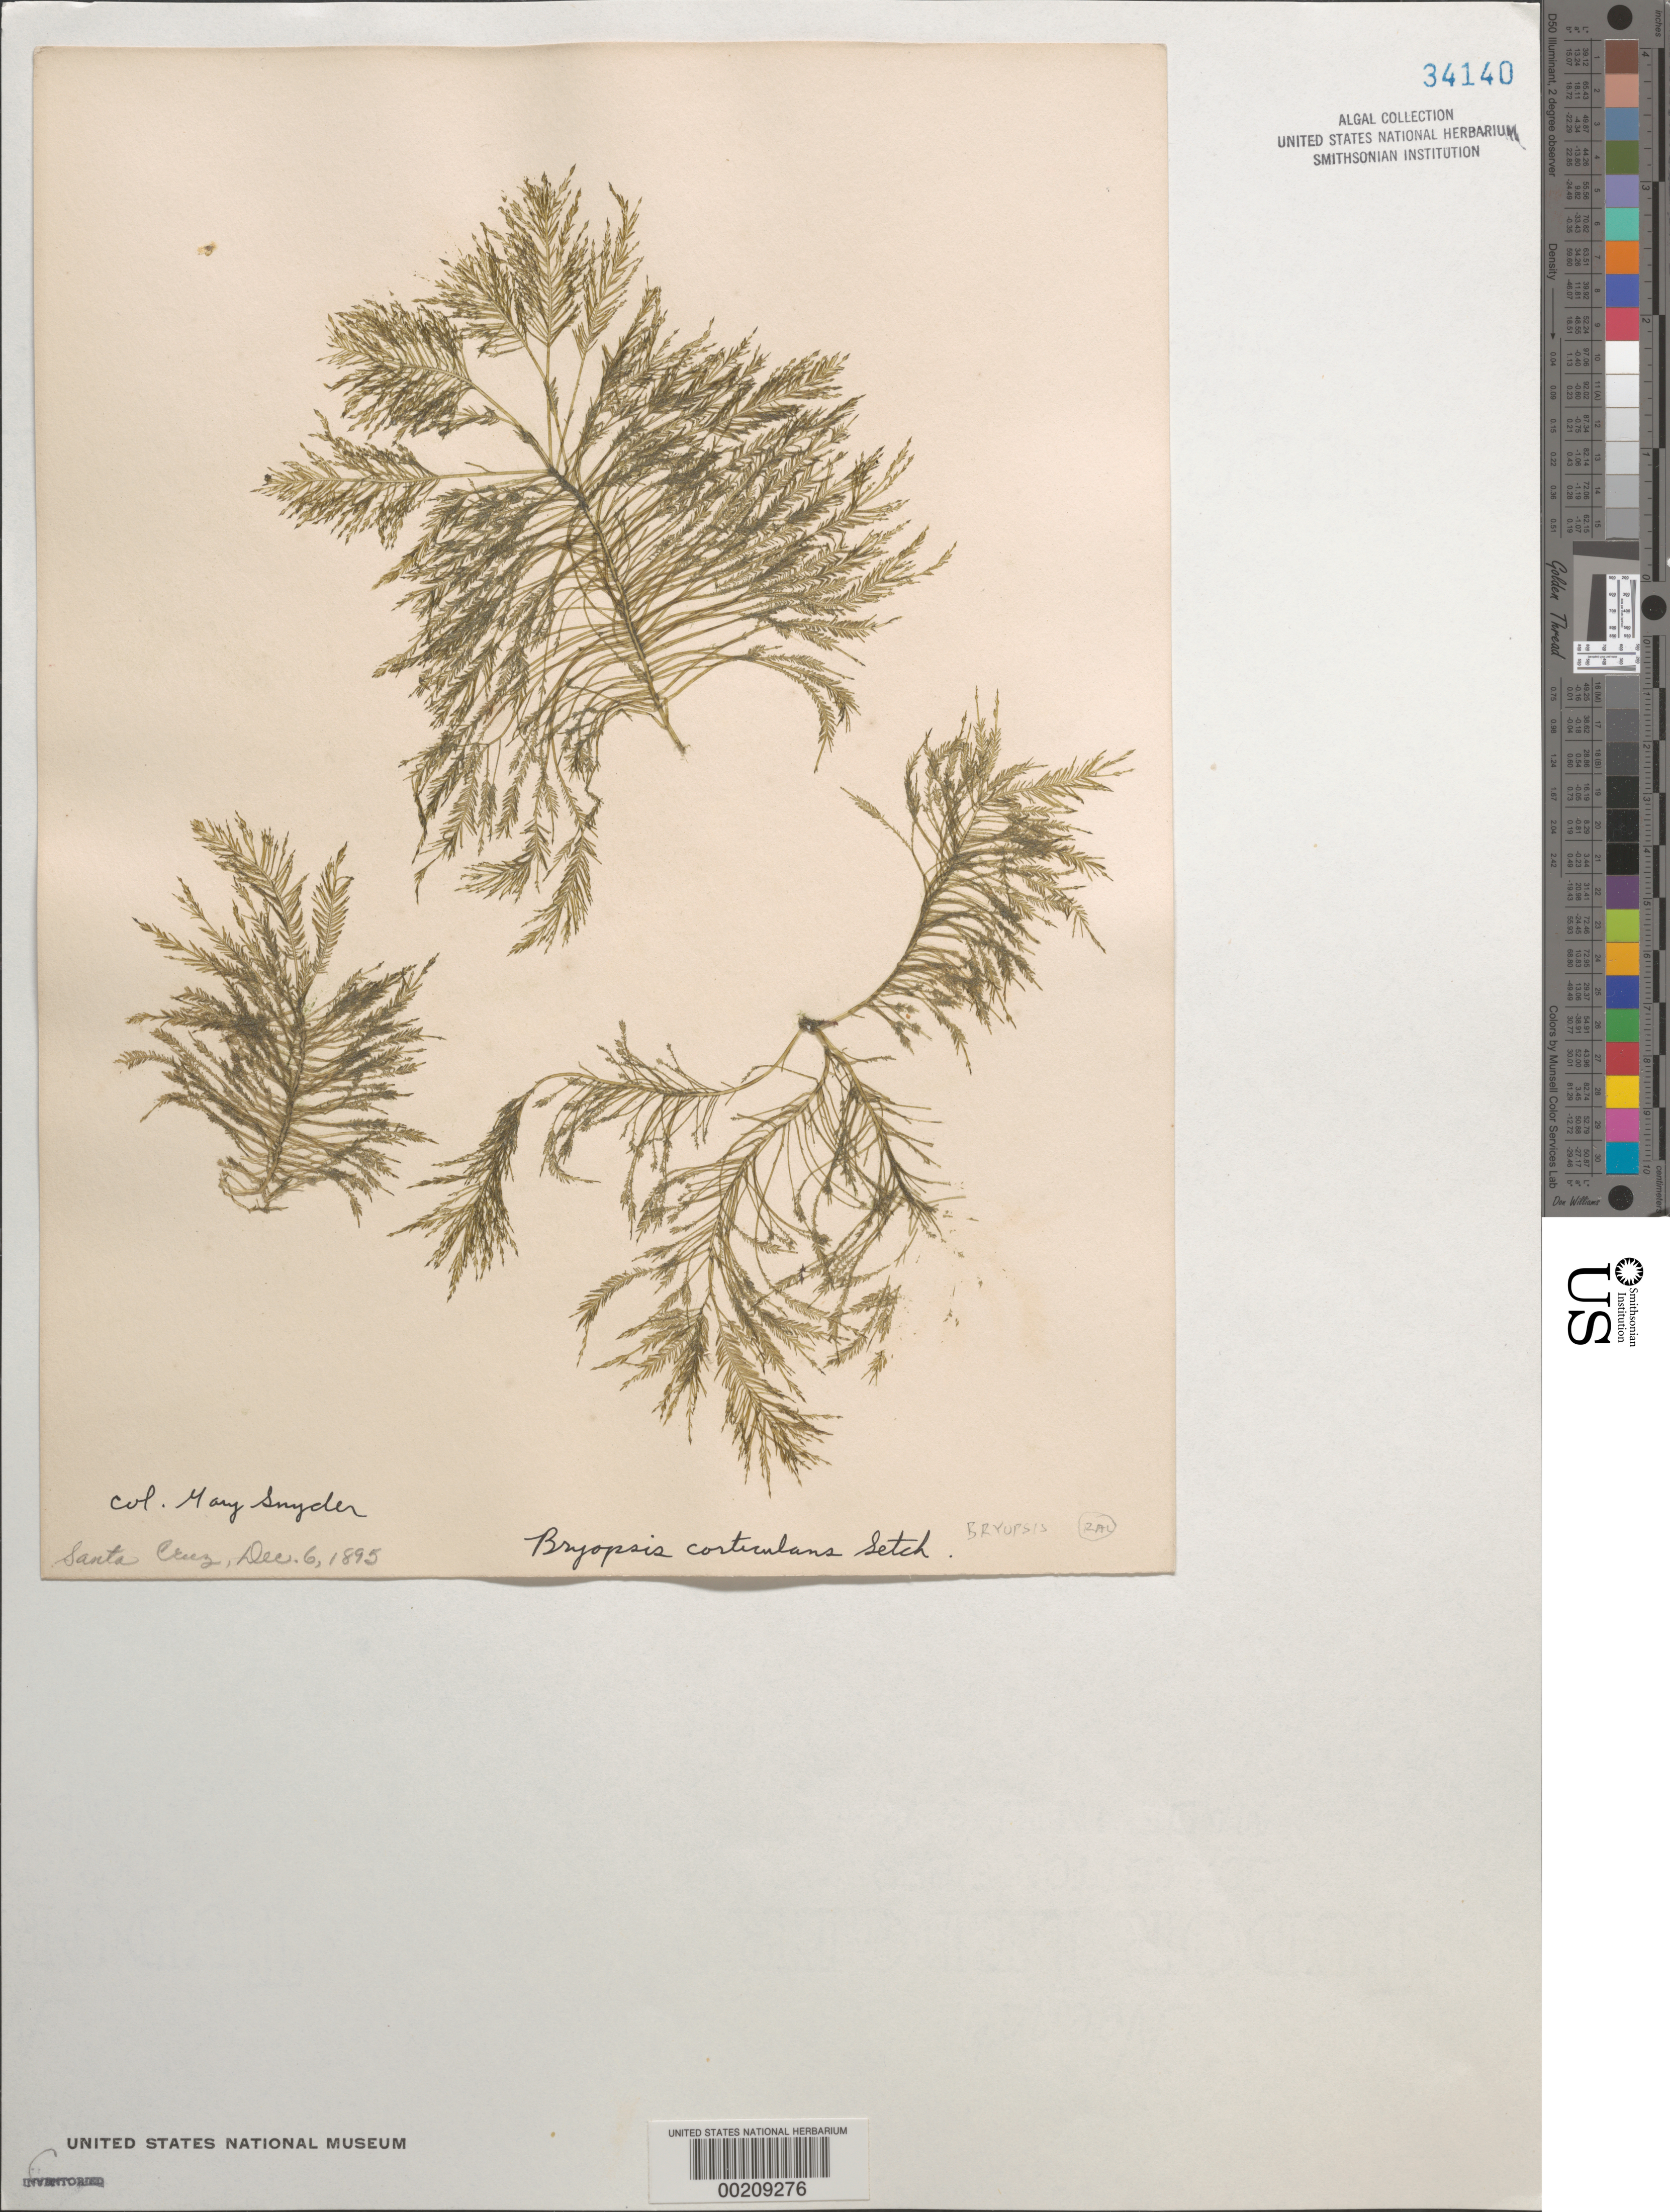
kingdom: Plantae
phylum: Chlorophyta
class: Ulvophyceae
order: Bryopsidales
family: Bryopsidaceae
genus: Bryopsis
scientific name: Bryopsis corticulans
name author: Setch. in Collins et al.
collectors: M. Snyder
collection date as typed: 06 Dec 1895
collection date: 1895-12-06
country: United States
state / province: California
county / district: Santa Cruz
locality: Santa Cruz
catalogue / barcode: US 34140